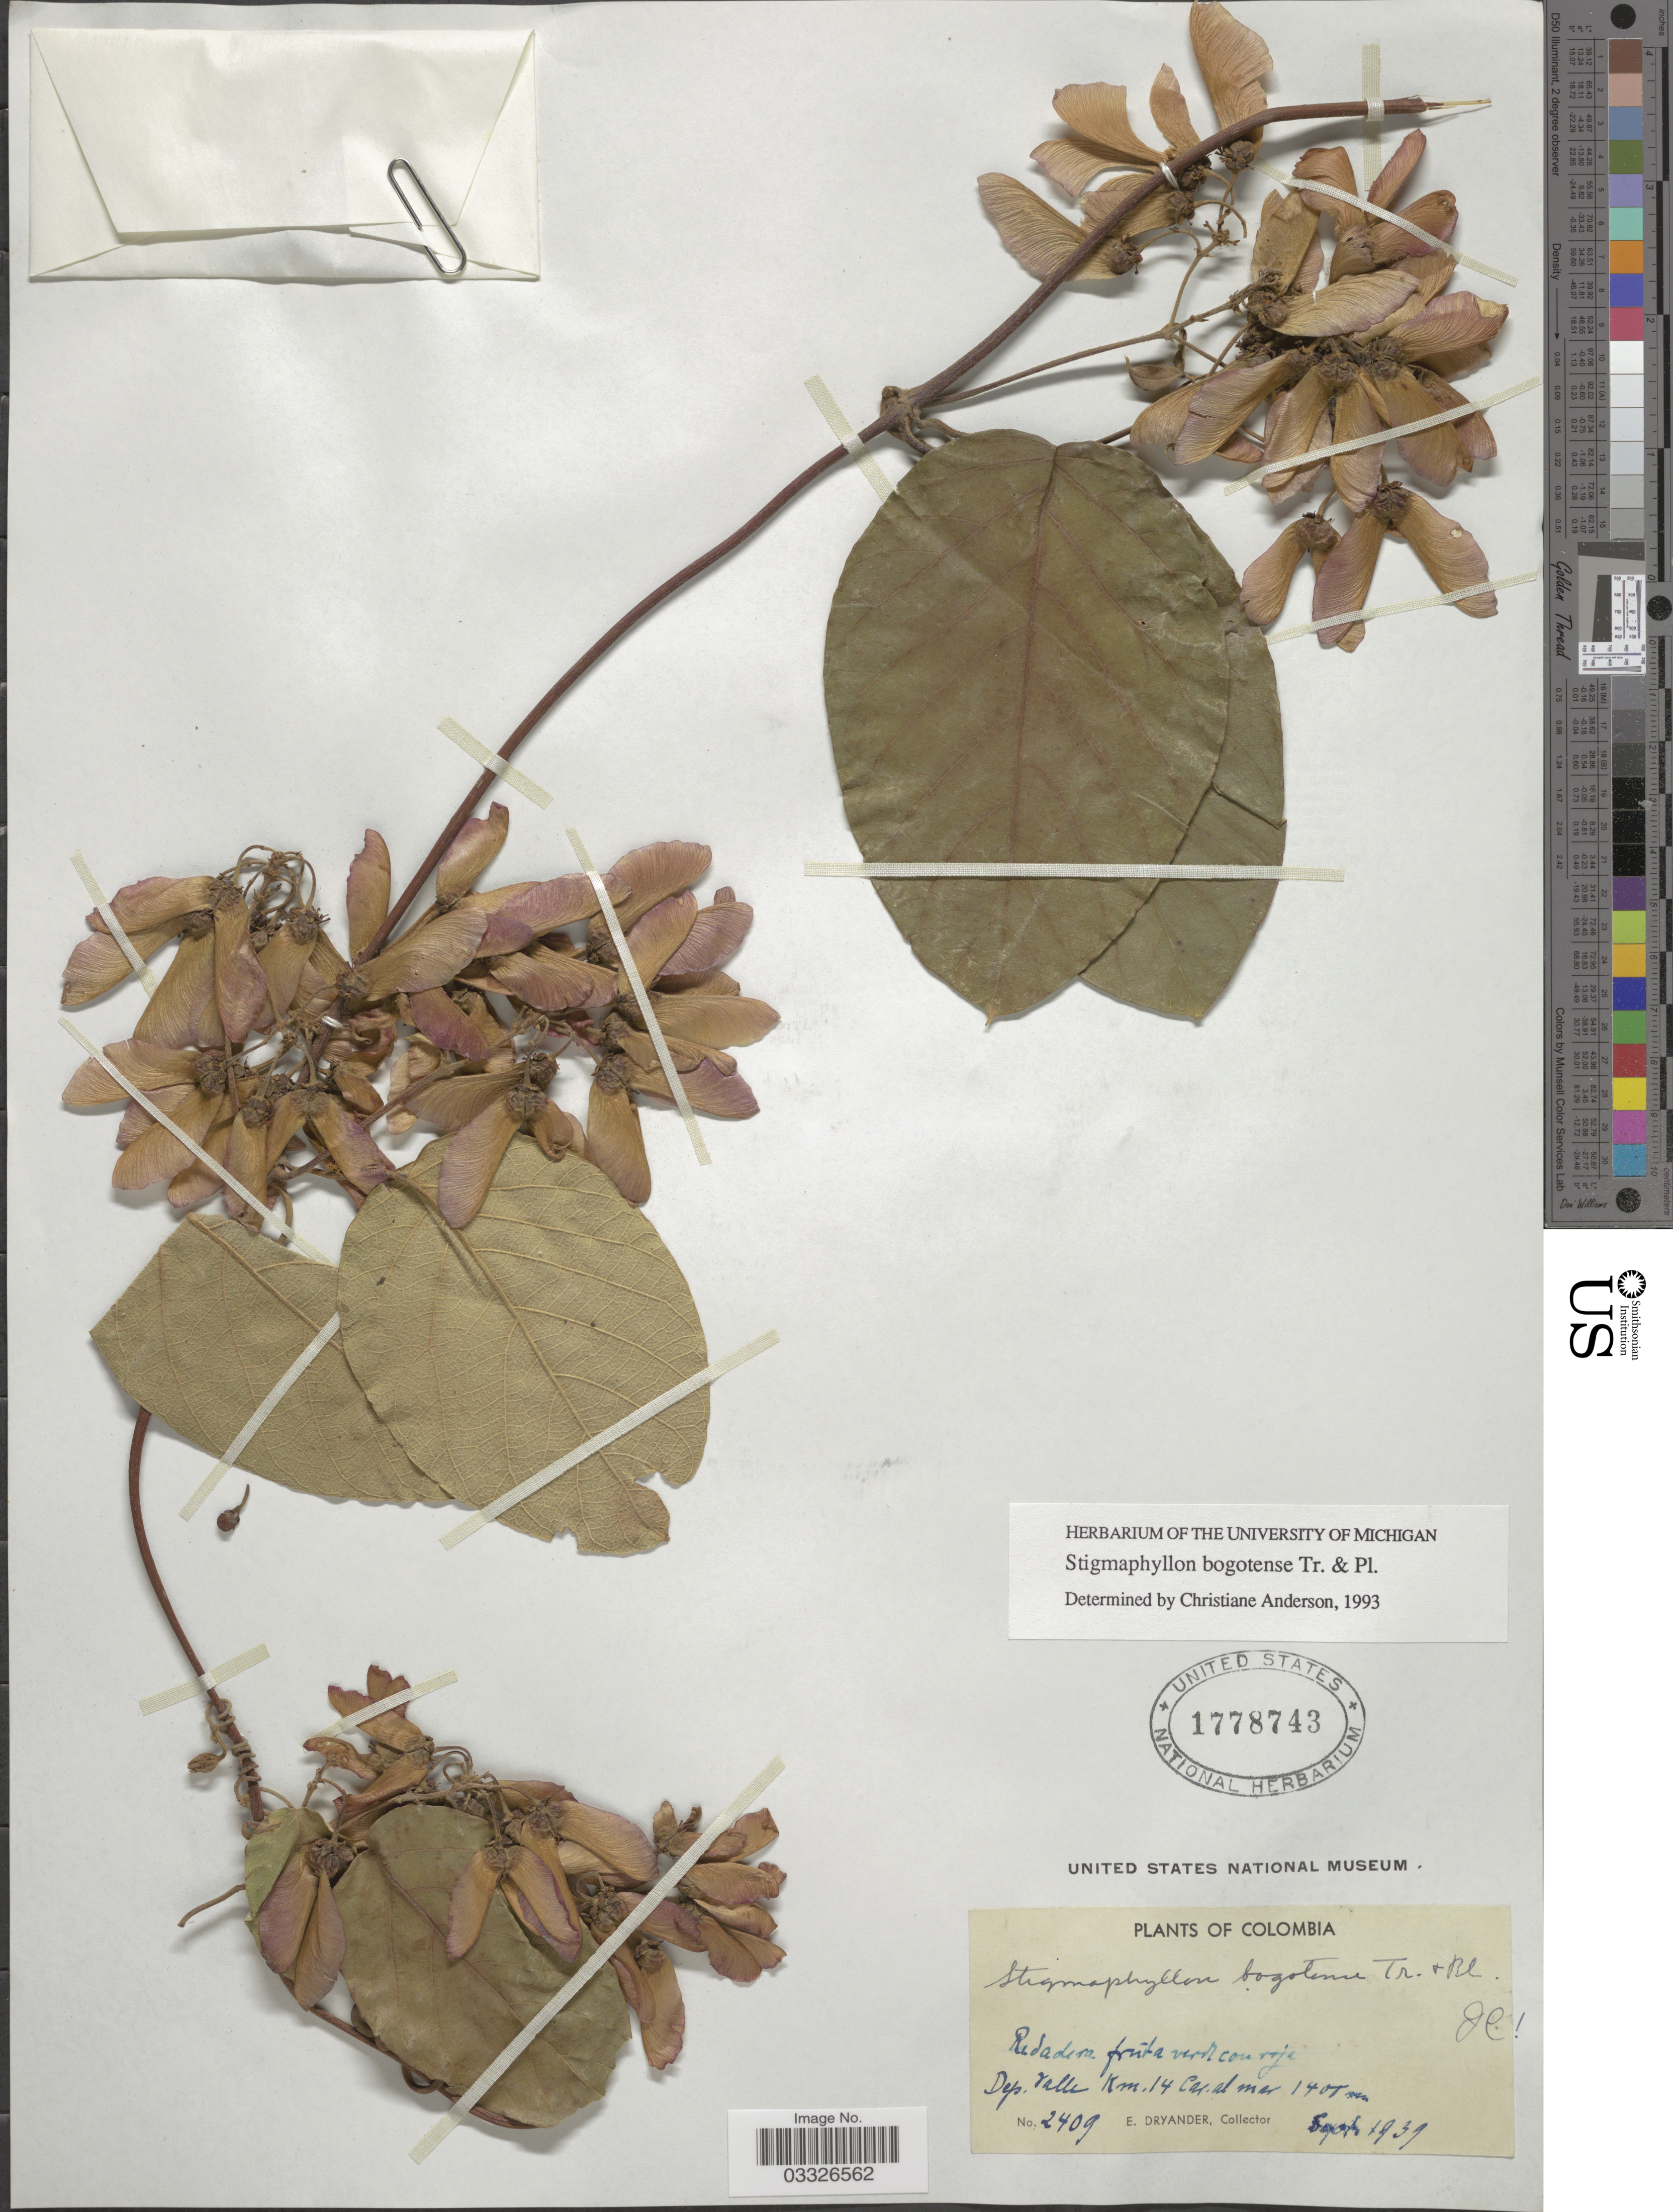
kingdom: Plantae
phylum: Tracheophyta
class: Magnoliopsida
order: Malpighiales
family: Malpighiaceae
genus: Stigmaphyllon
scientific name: Stigmaphyllon bogotense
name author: Triana & Planch.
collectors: E. Dryander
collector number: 2409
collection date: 1939-09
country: Colombia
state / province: Valle del Cauca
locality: Dep. Valle Km. 14 Car. al mar.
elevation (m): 1400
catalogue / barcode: US 1778743